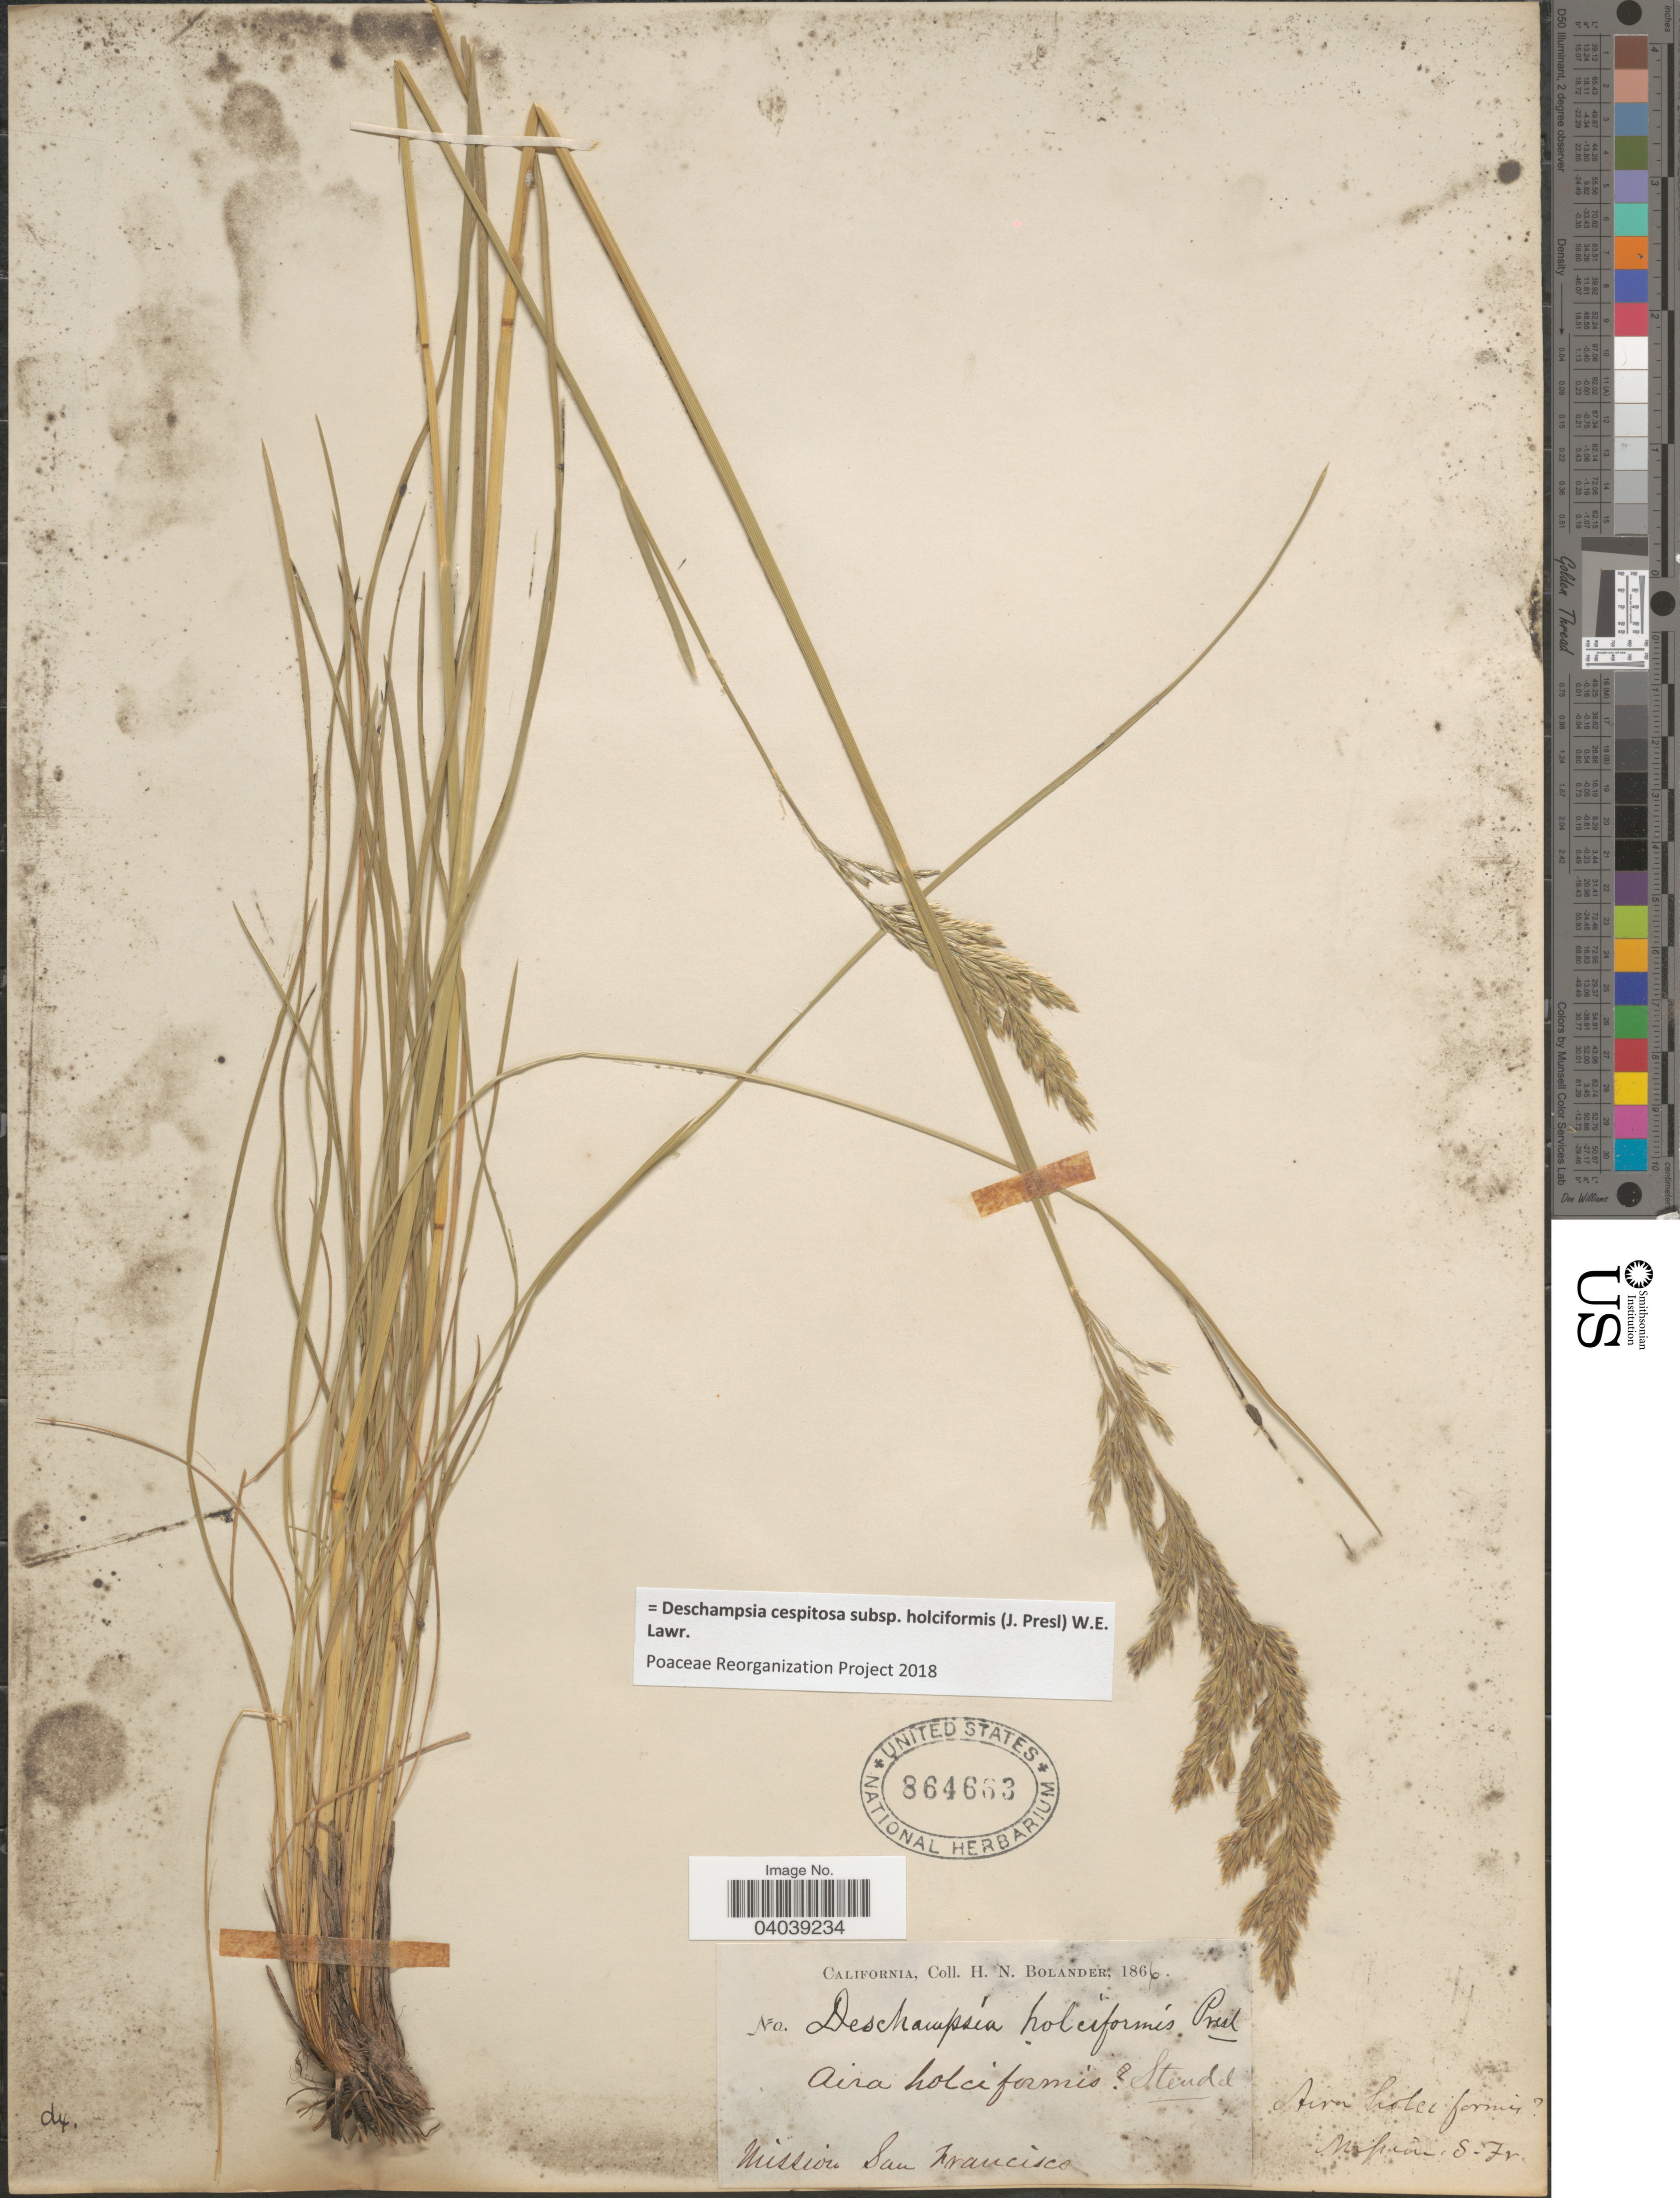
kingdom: Plantae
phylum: Tracheophyta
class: Liliopsida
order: Poales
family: Poaceae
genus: Deschampsia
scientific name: Deschampsia cespitosa subsp. holciformis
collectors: H. Bolander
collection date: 1866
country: United States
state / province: California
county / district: San Francisco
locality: San Francisco.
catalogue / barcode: US 864663